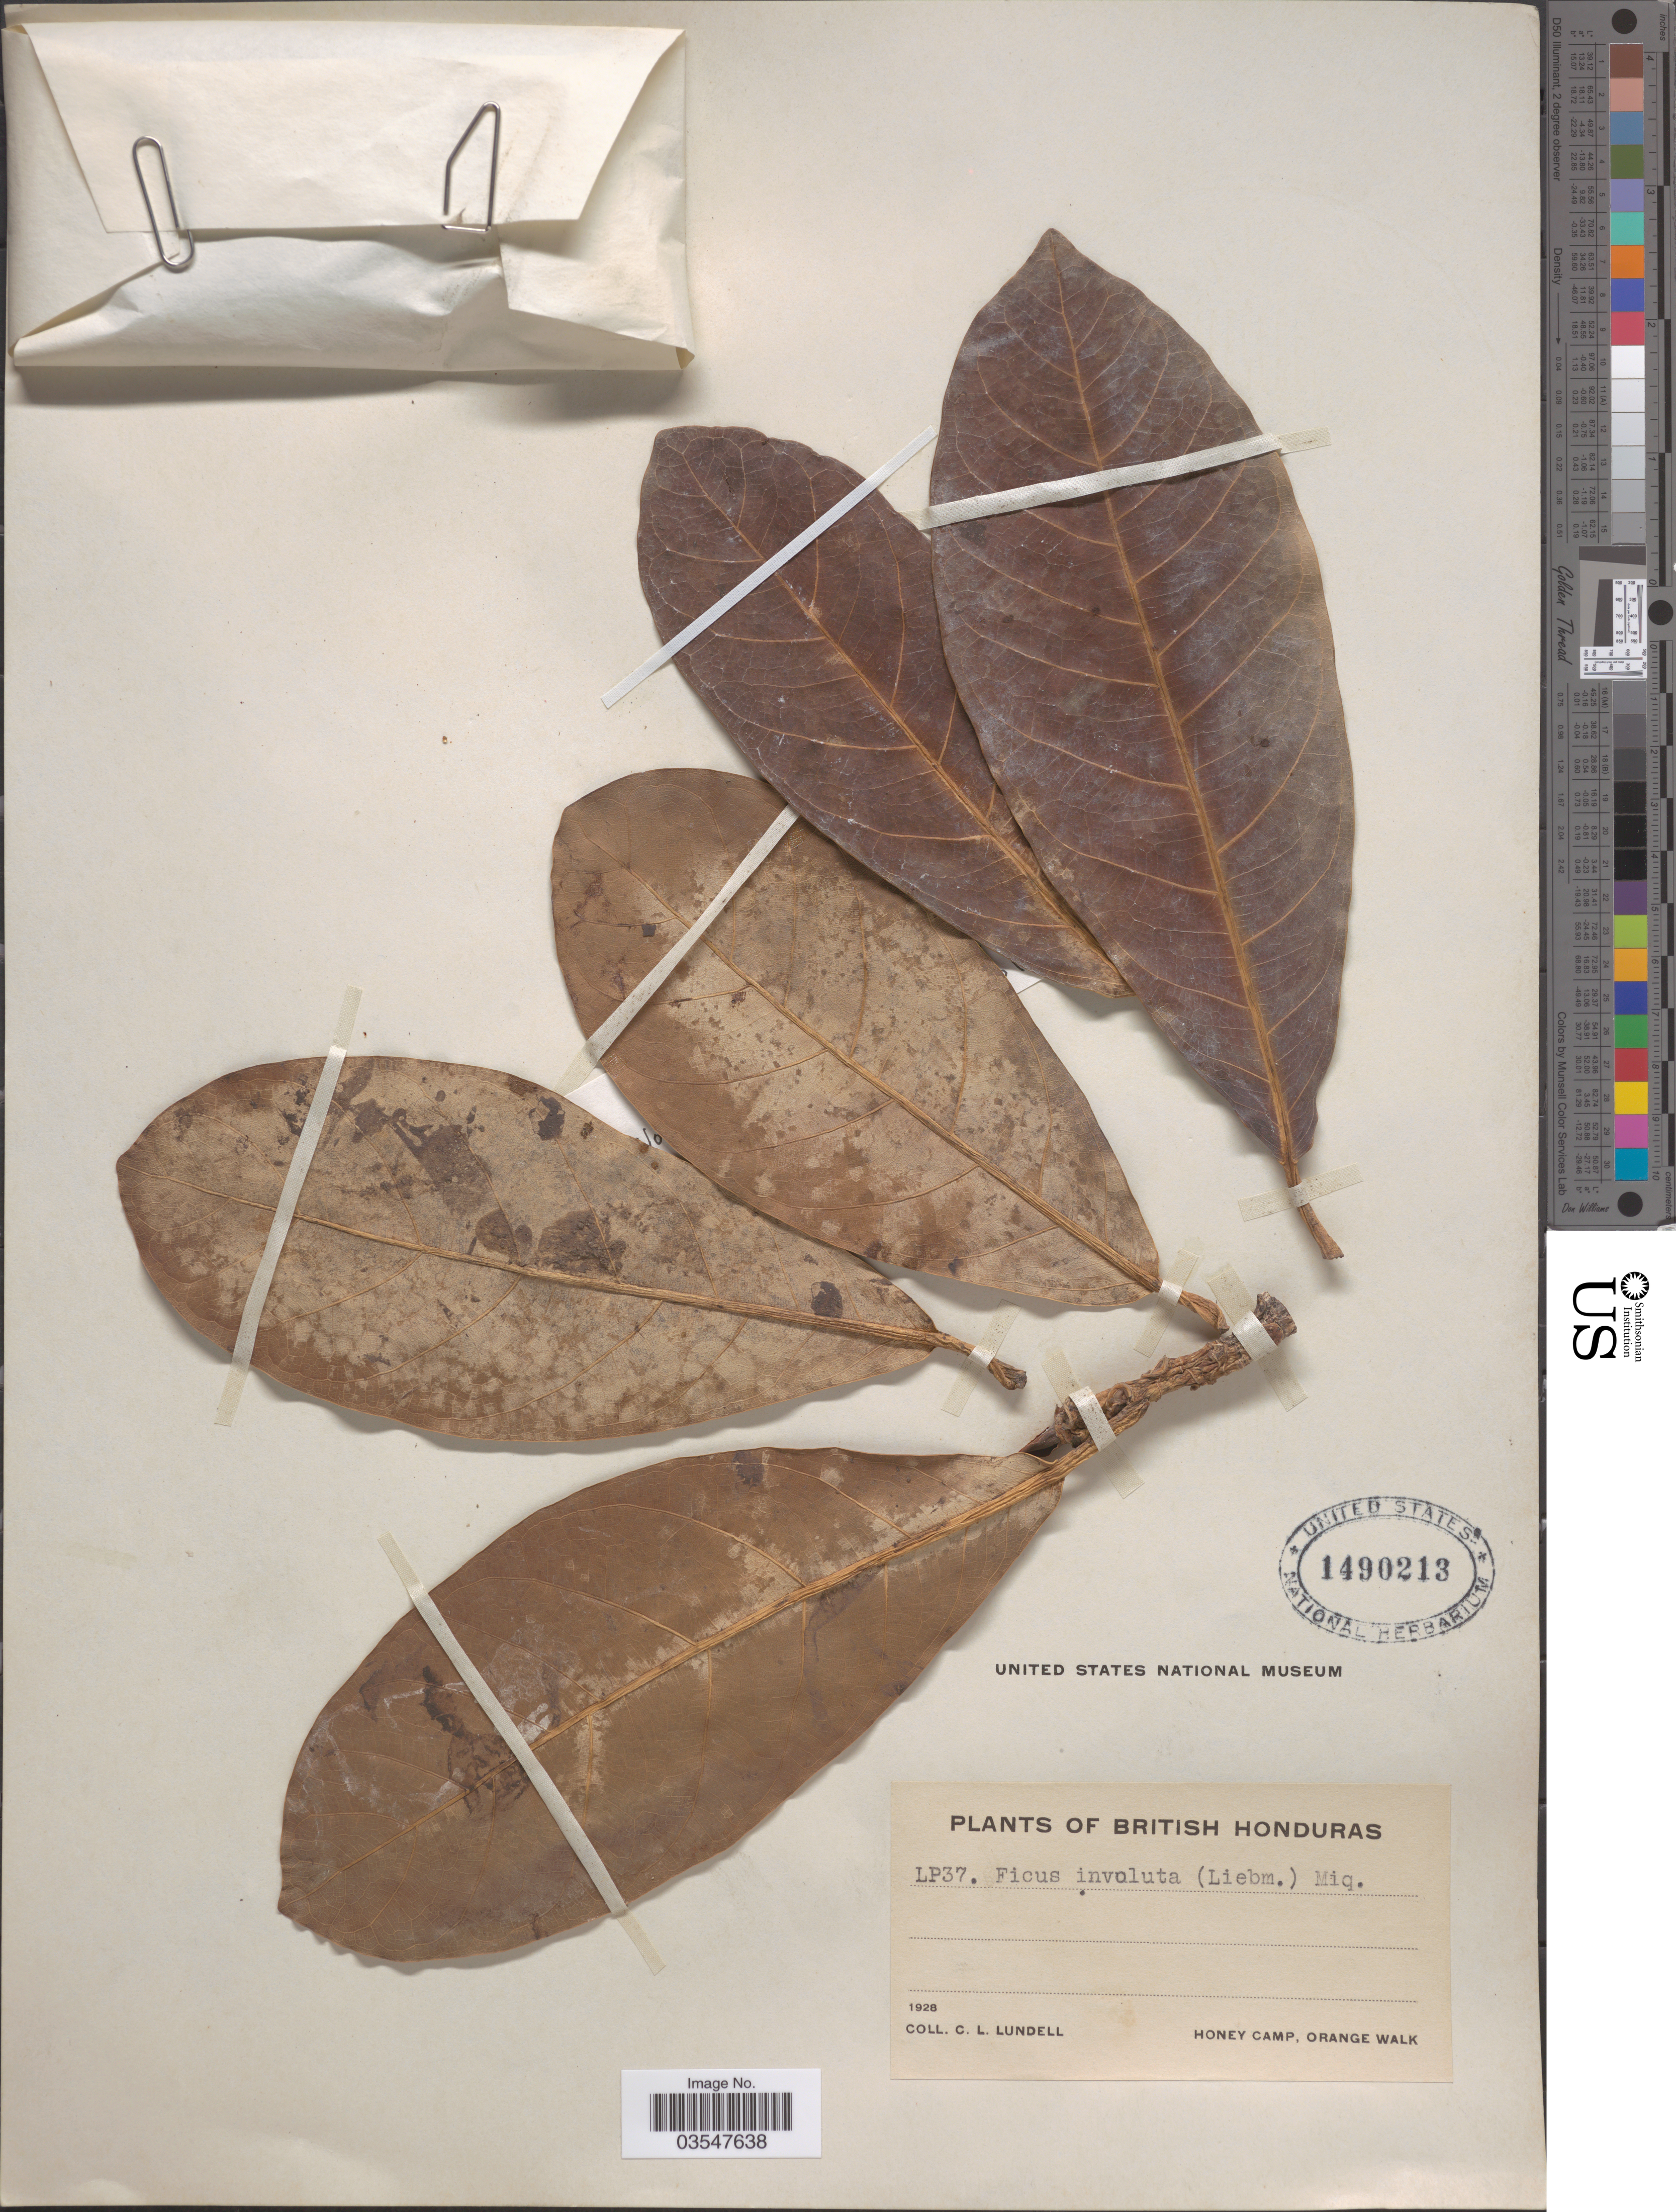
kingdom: Plantae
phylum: Tracheophyta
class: Magnoliopsida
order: Rosales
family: Moraceae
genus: Ficus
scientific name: Ficus obtusifolia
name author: Kunth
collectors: C. L. Lundell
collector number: LP37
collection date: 1928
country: Belize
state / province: Orange Walk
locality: British Honduras. Honey Camp.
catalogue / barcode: US 1490213